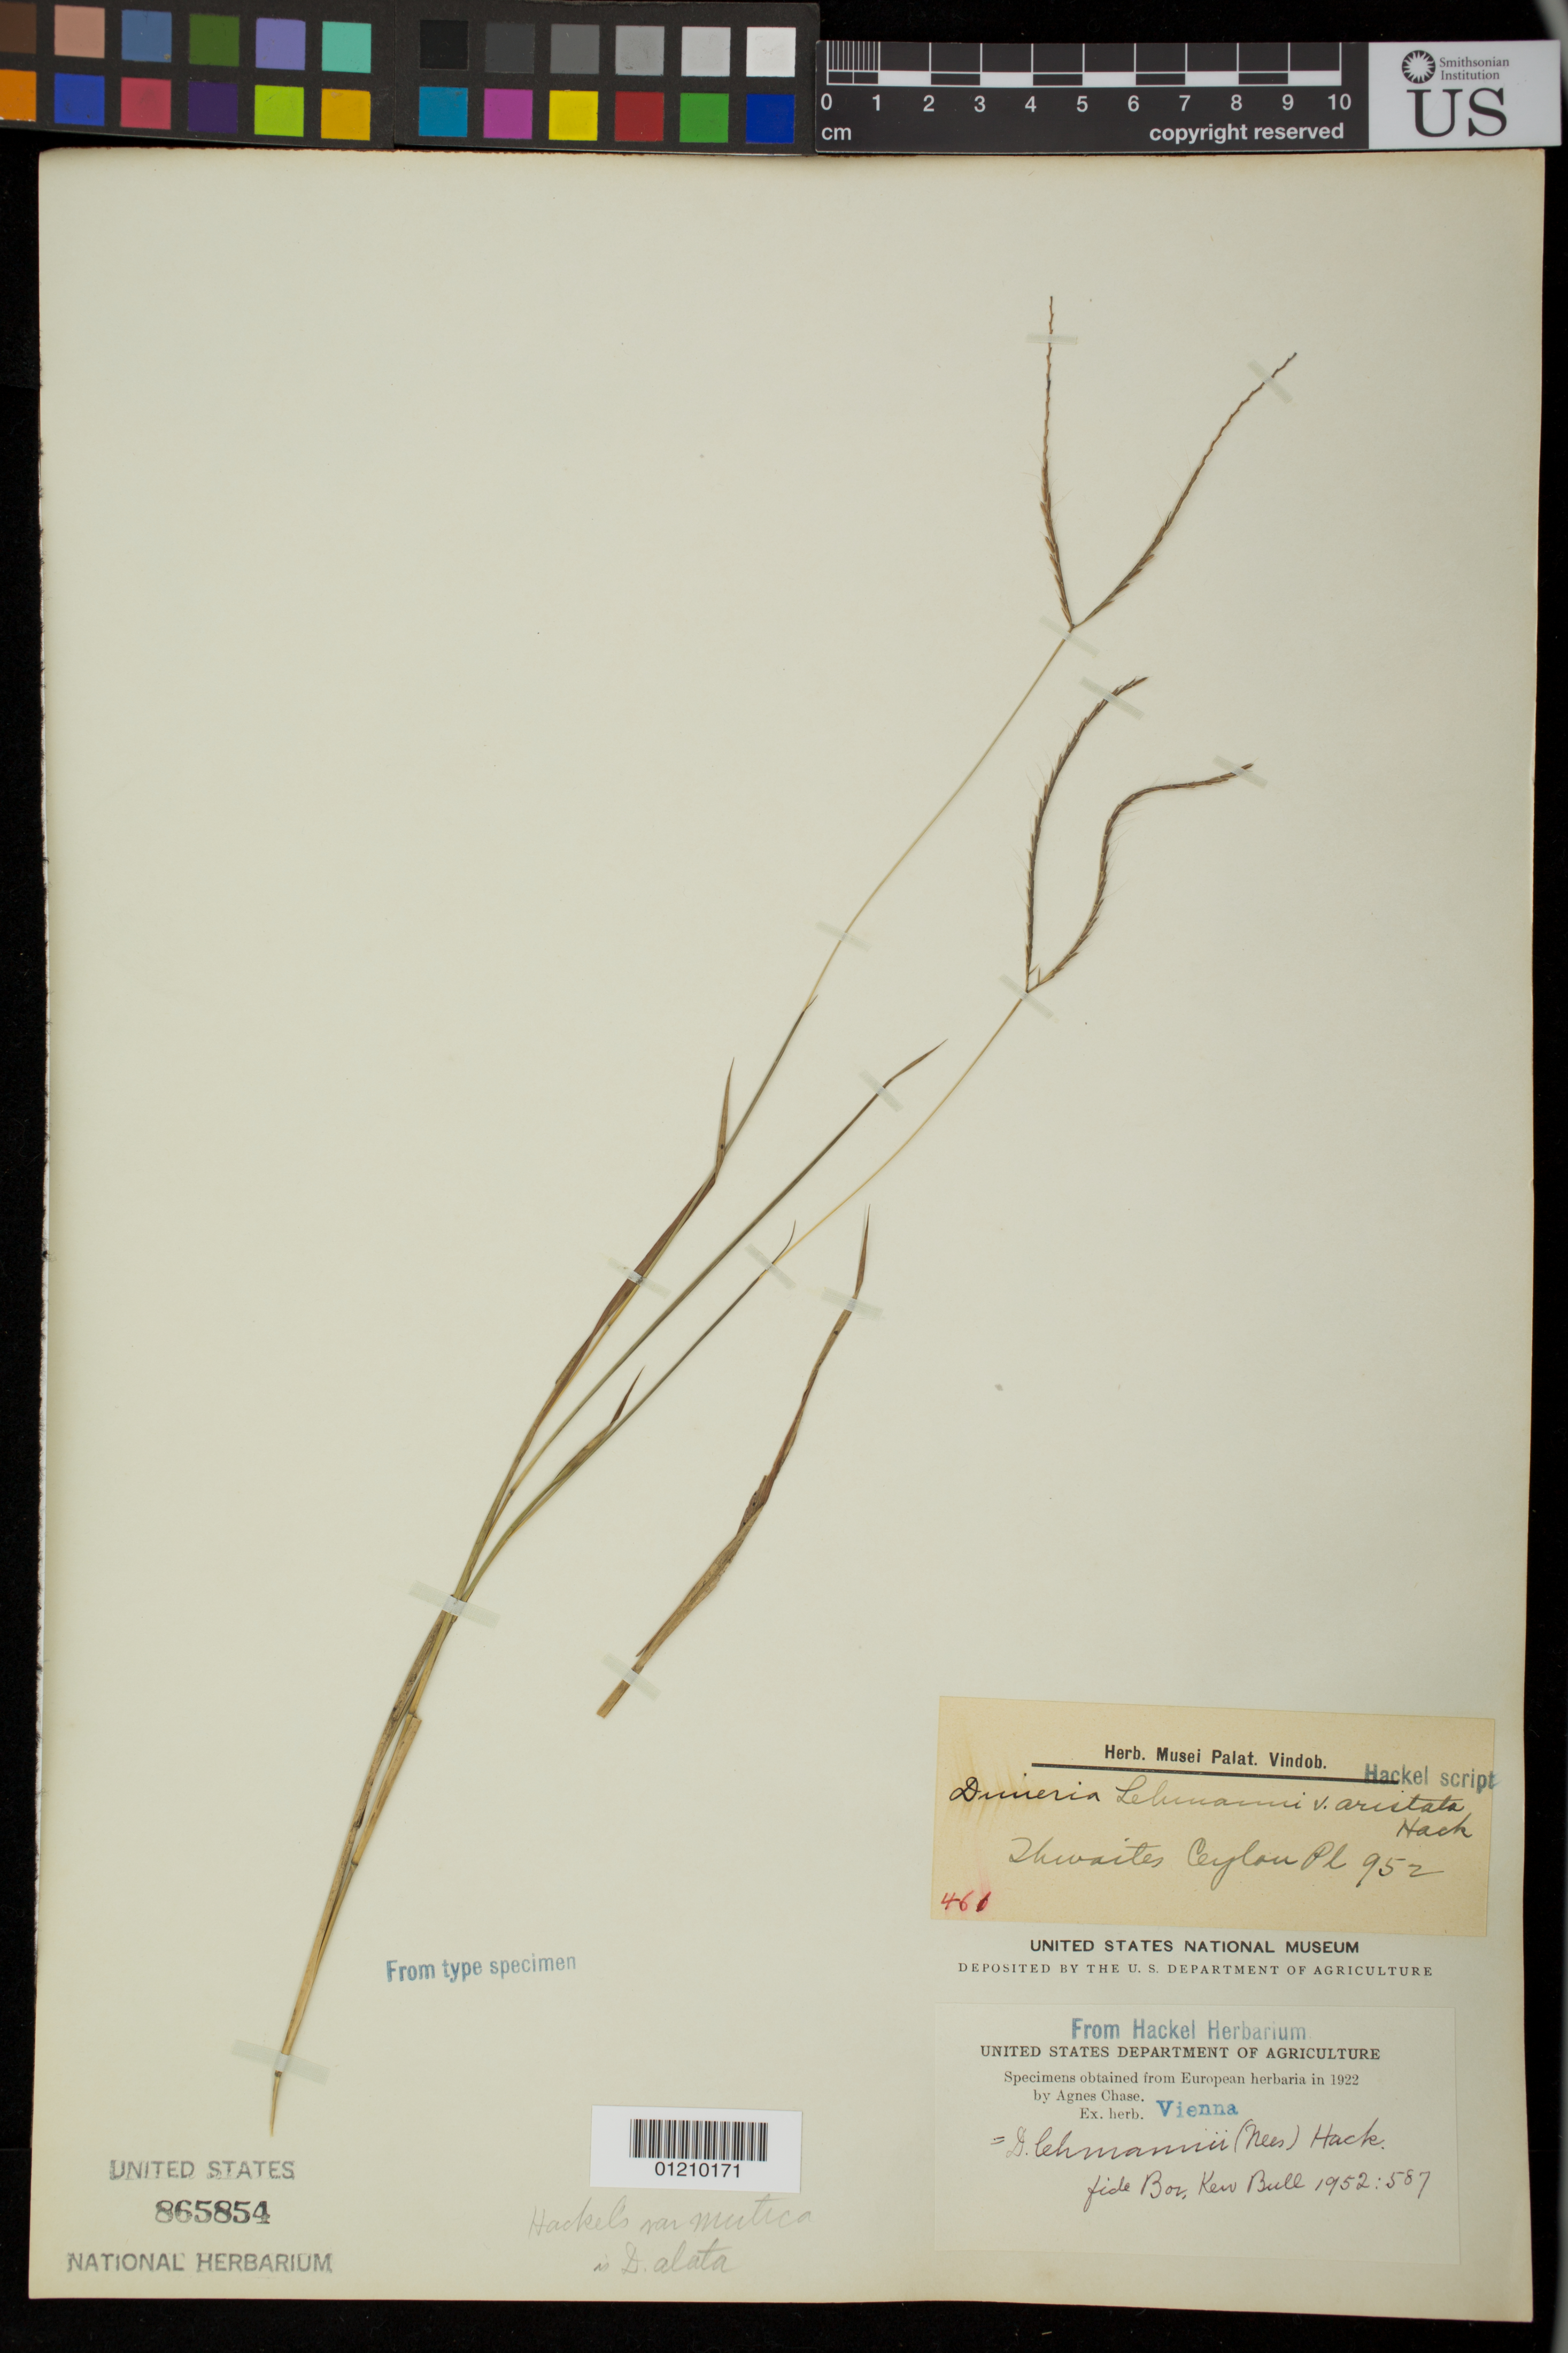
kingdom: Plantae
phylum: Tracheophyta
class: Liliopsida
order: Poales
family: Poaceae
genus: Dimeria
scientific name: Dimeria lehmannii var. aristata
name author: Hack.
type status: Type Collection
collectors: G. H. K. Thwaites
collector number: Ceylon Pl. 952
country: Sri Lanka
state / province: Ceylon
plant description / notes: Fragmentary material of type specimen ex herb Vienna.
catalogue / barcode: US 865854